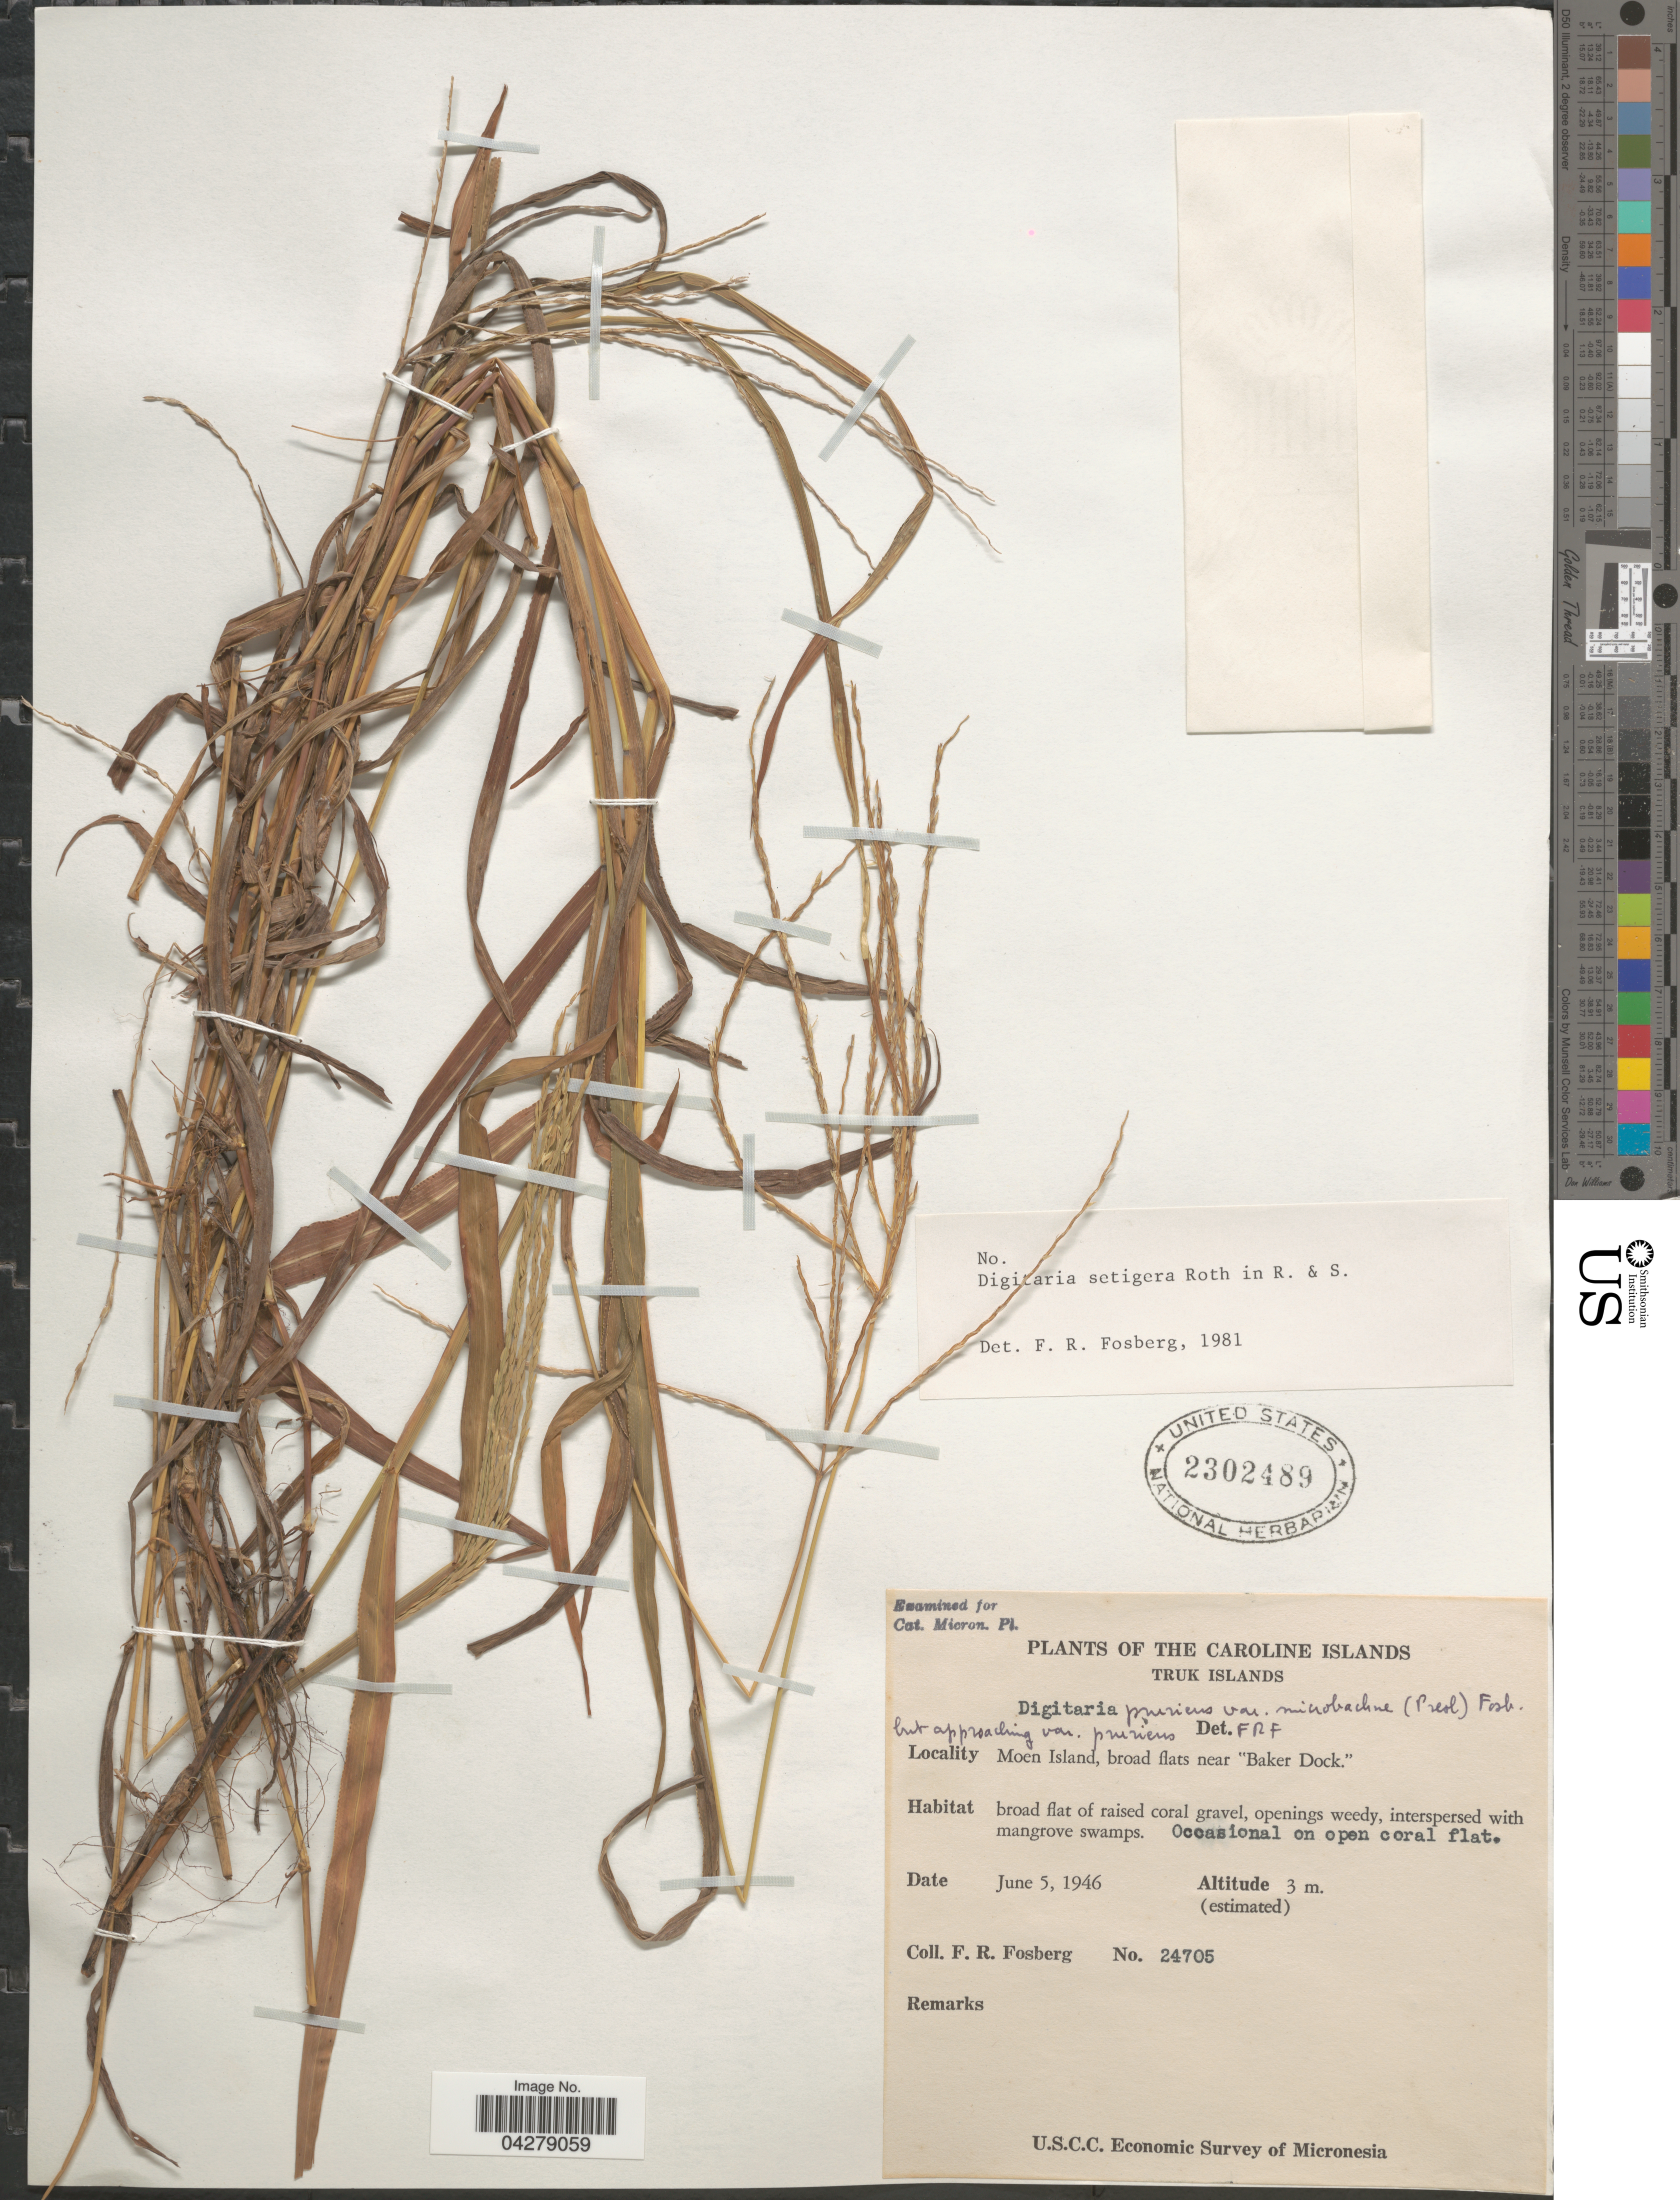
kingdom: Plantae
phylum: Tracheophyta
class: Liliopsida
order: Poales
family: Poaceae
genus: Digitaria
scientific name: Digitaria setigera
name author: Roth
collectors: F. R. Fosberg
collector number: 24705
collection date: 1946-06-05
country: Micronesia, Federated States of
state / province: Truk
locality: The Caroline Islands. Truk Islands. Moen Island, broad flats near "Baker Dock." U.S.C.C. Economic Survey of Micronesia.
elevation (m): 3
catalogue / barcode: US 2302489